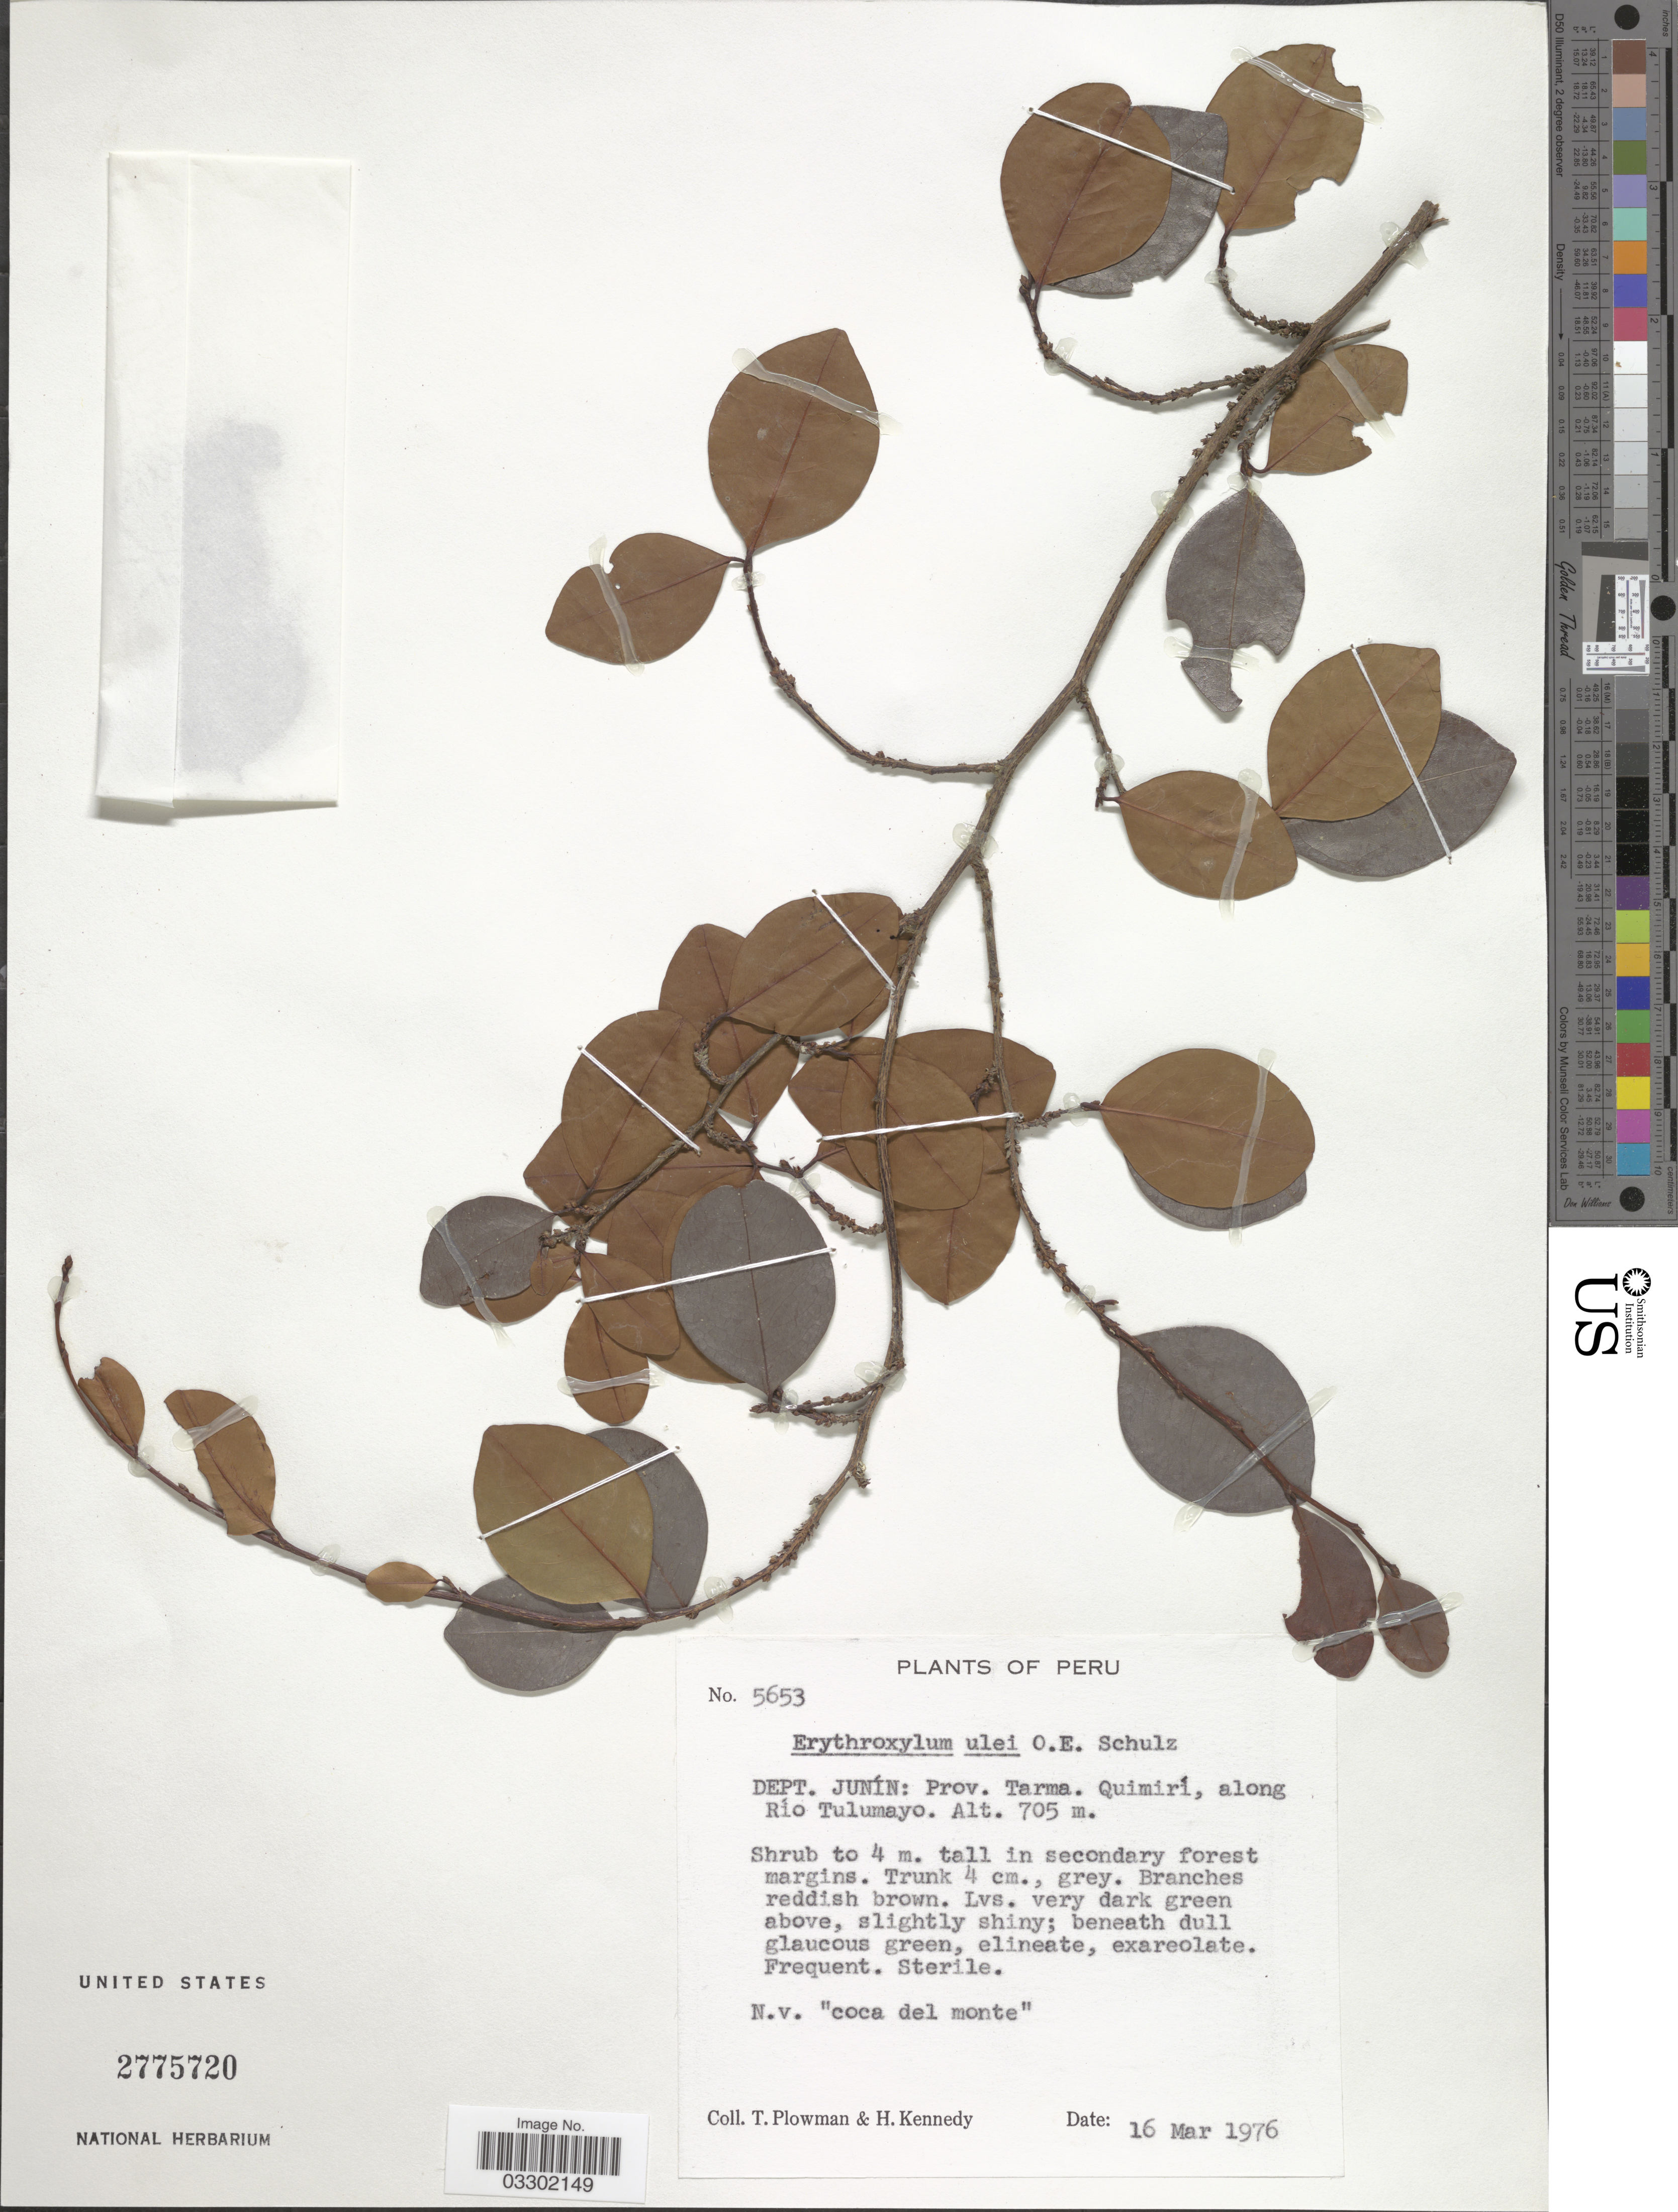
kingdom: Plantae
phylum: Tracheophyta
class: Magnoliopsida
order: Malpighiales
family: Erythroxylaceae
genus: Erythroxylum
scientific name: Erythroxylum ulei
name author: O.E. Schulz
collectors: T. Plowman & H. Kennedy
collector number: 5653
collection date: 1976-03-16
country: Peru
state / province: Junín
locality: Dept. Junín: Prov. Tarma. Quimirí, along Río Tulumayo.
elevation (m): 705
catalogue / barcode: US 2775720